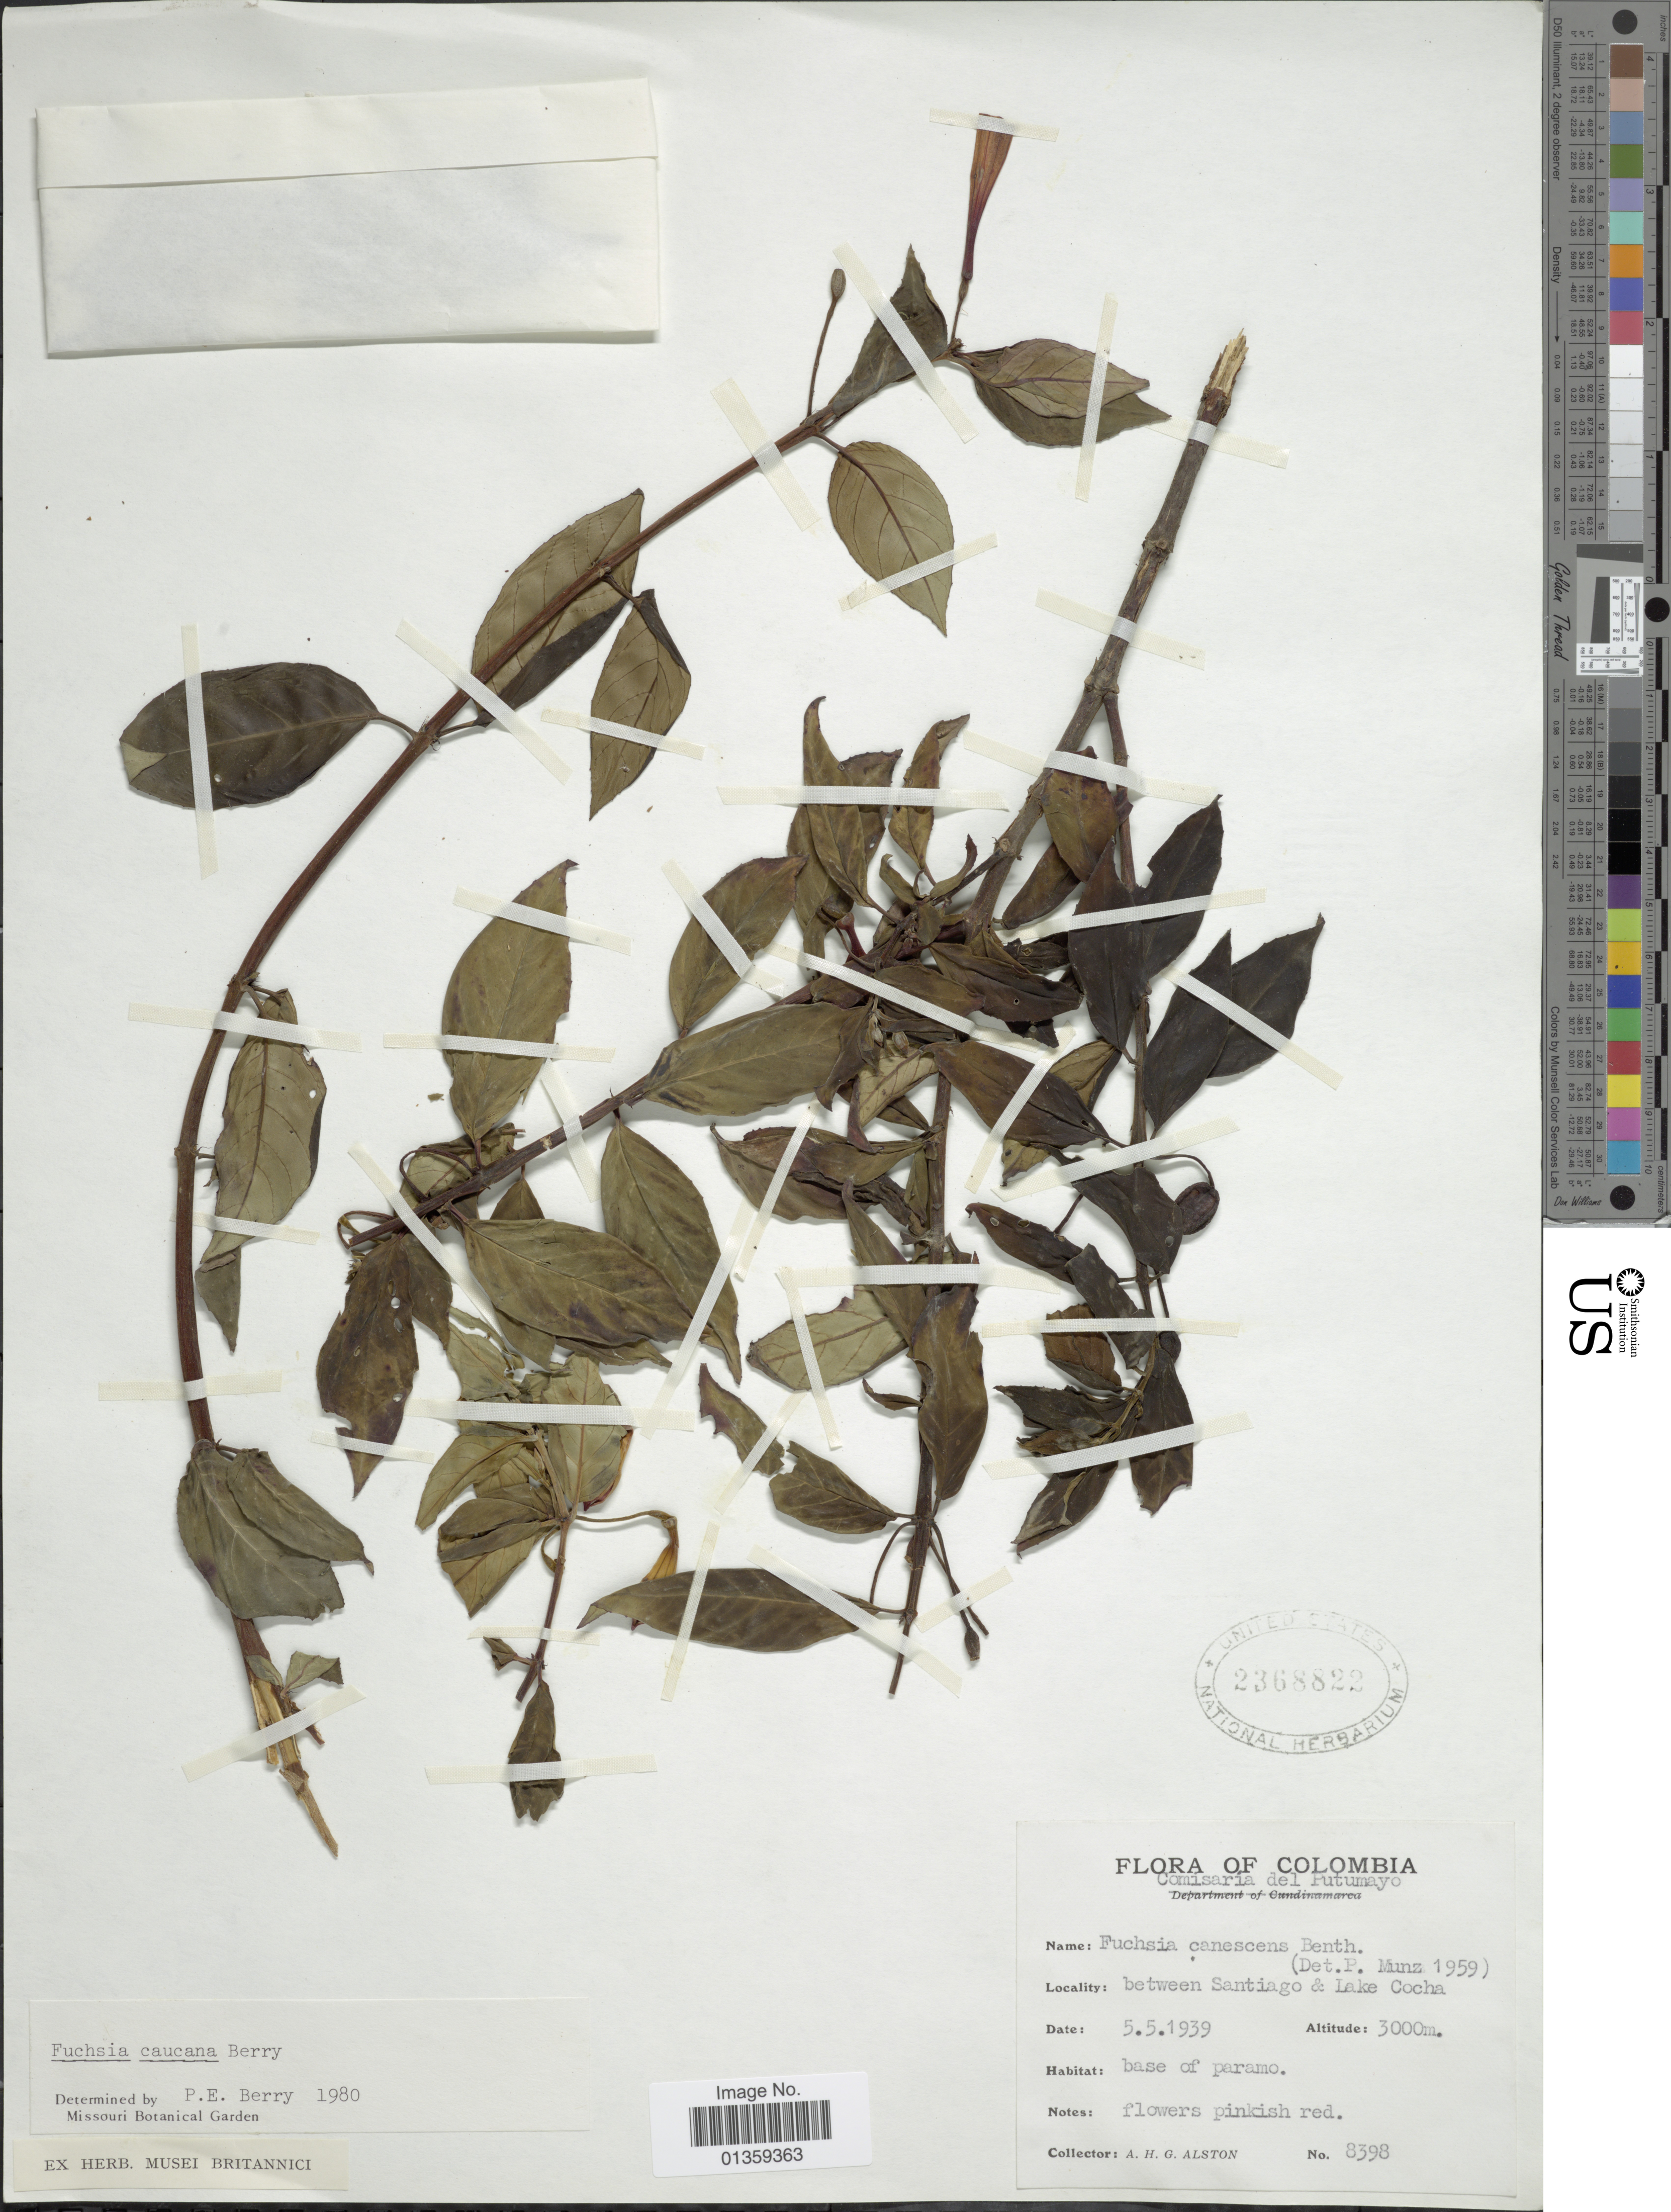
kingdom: Plantae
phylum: Tracheophyta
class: Magnoliopsida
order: Myrtales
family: Onagraceae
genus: Fuchsia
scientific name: Fuchsia caucana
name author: P.E. Berry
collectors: A. H. Alston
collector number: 8398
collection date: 1939-05-05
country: Colombia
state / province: Putumayo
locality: Between Santiago & Lake Cocha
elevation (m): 3000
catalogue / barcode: US 2368822